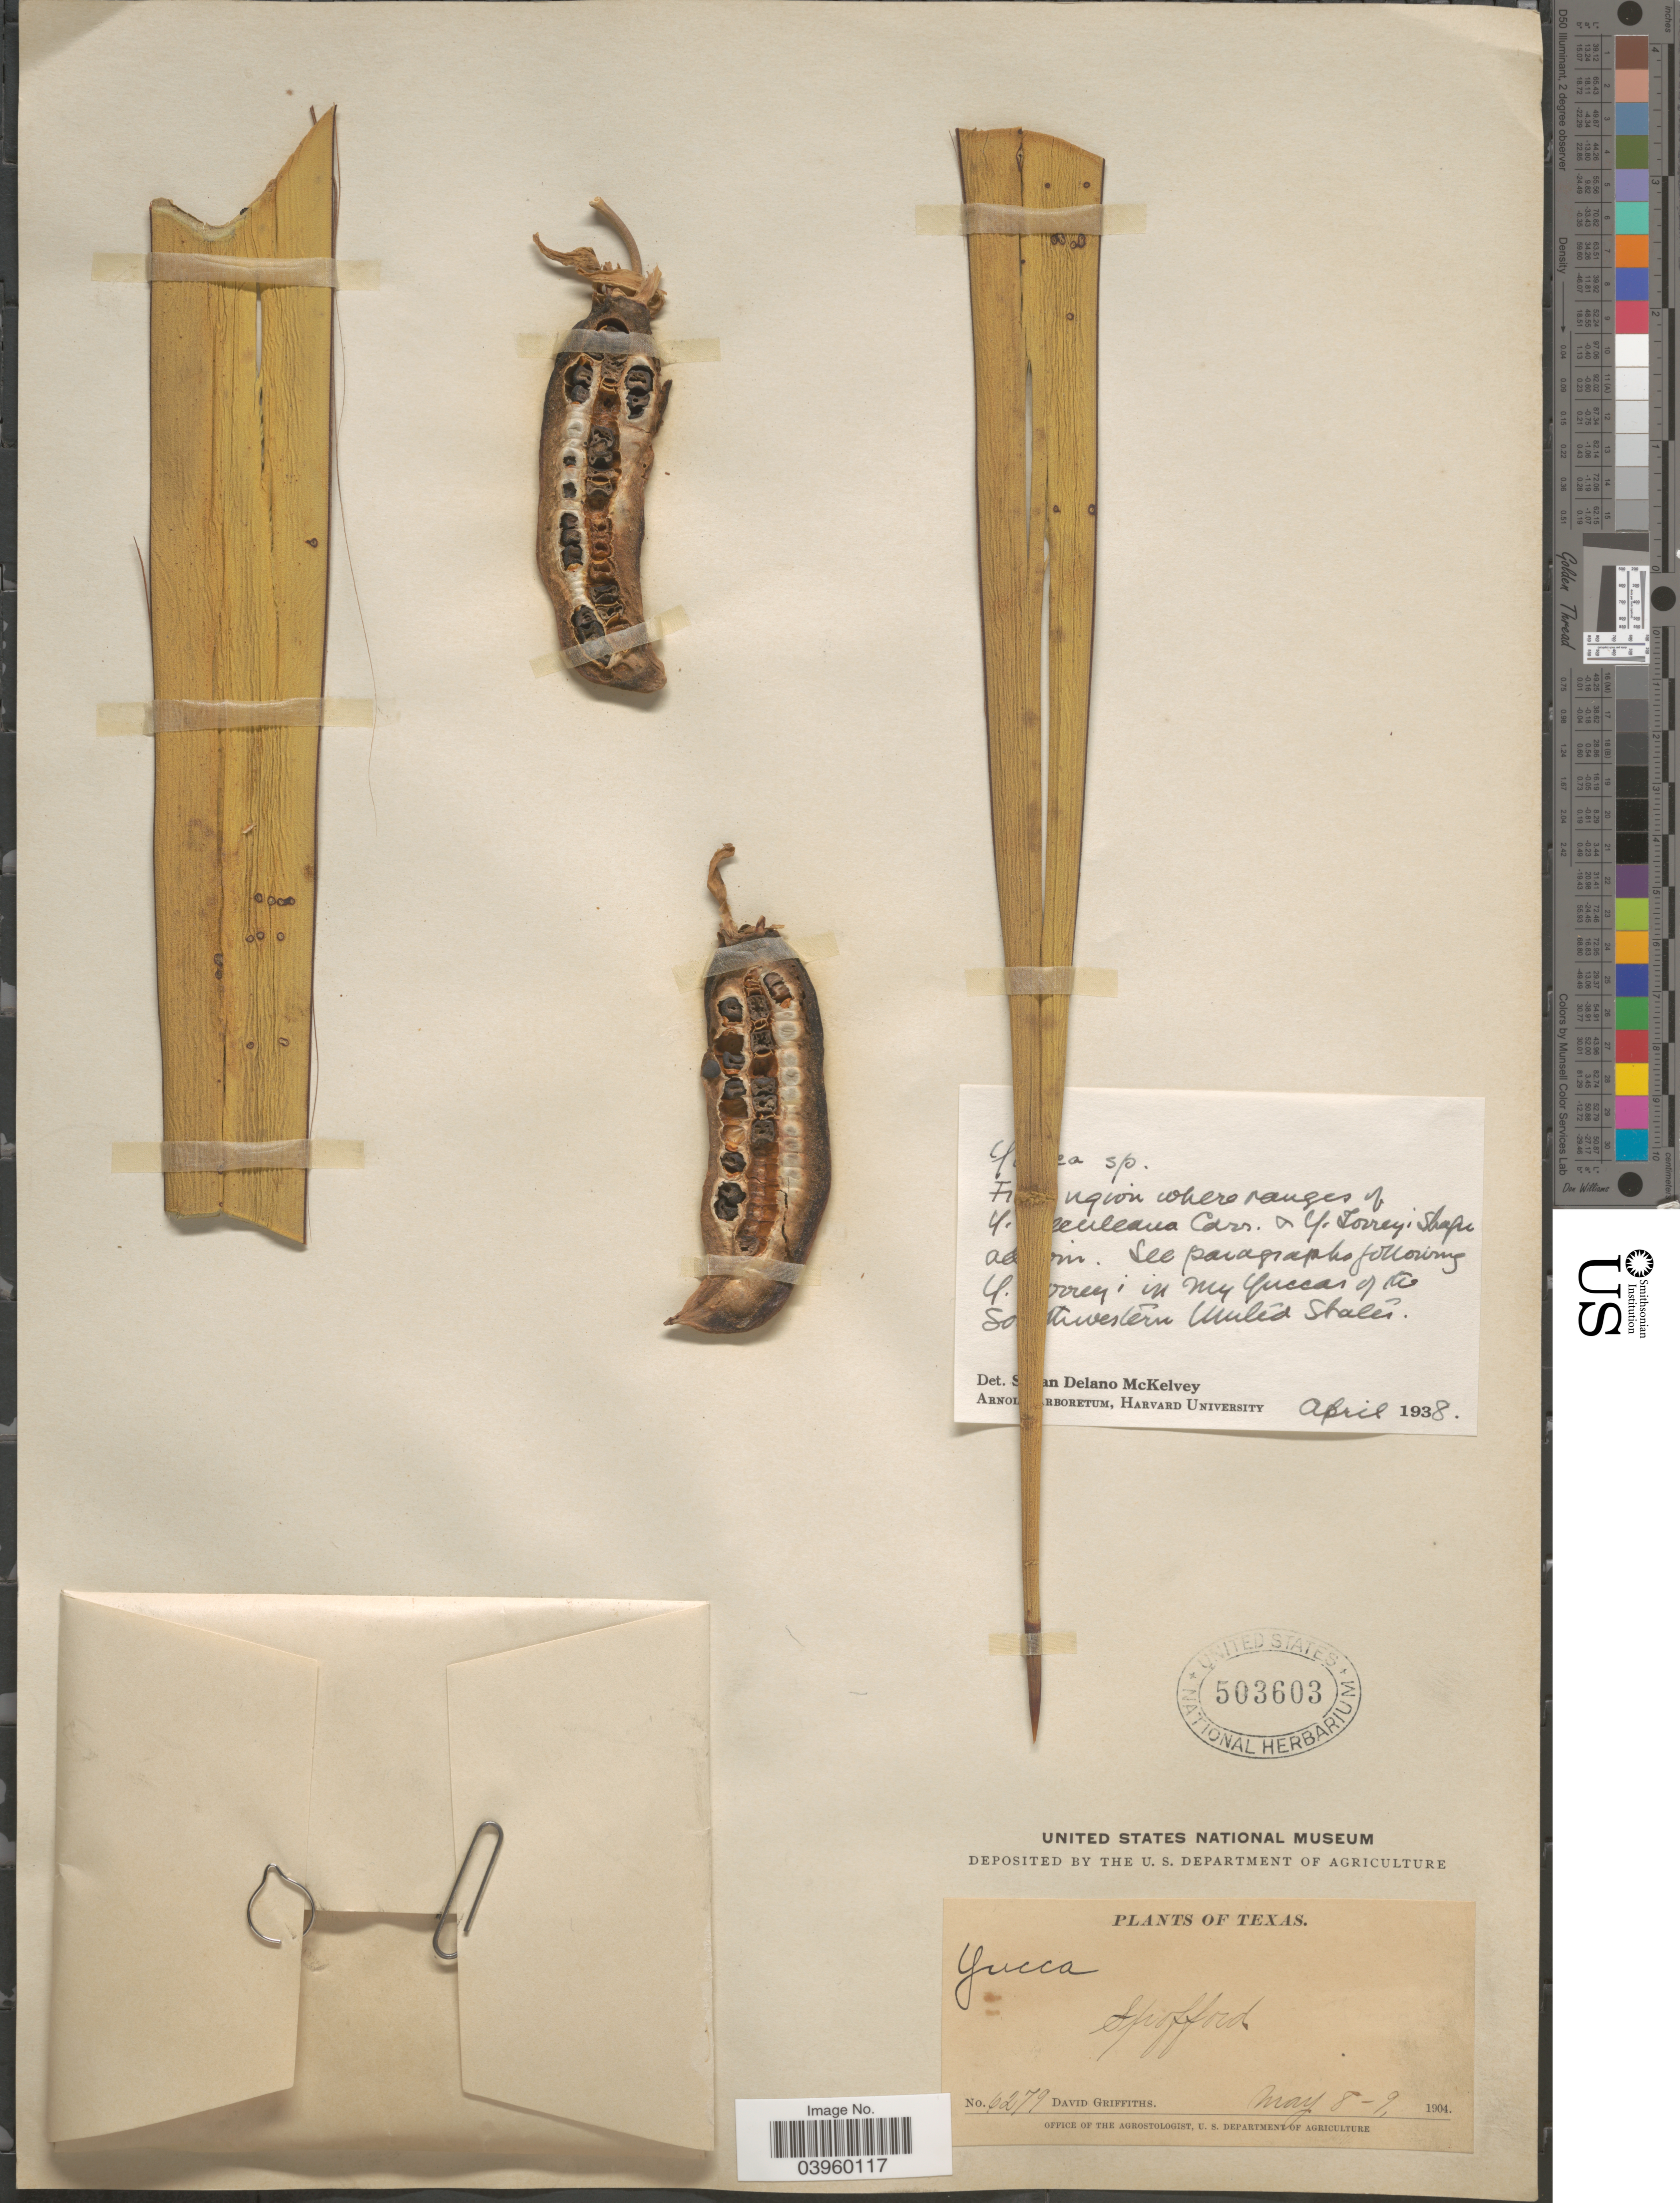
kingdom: Plantae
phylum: Tracheophyta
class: Liliopsida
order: Asparagales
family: Asparagaceae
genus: Yucca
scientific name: Yucca torreyi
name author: Shafer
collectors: D. Griffiths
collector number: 6279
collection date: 1904-05-08/1904-05-09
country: United States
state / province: Texas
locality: Spofford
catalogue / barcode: US 503603